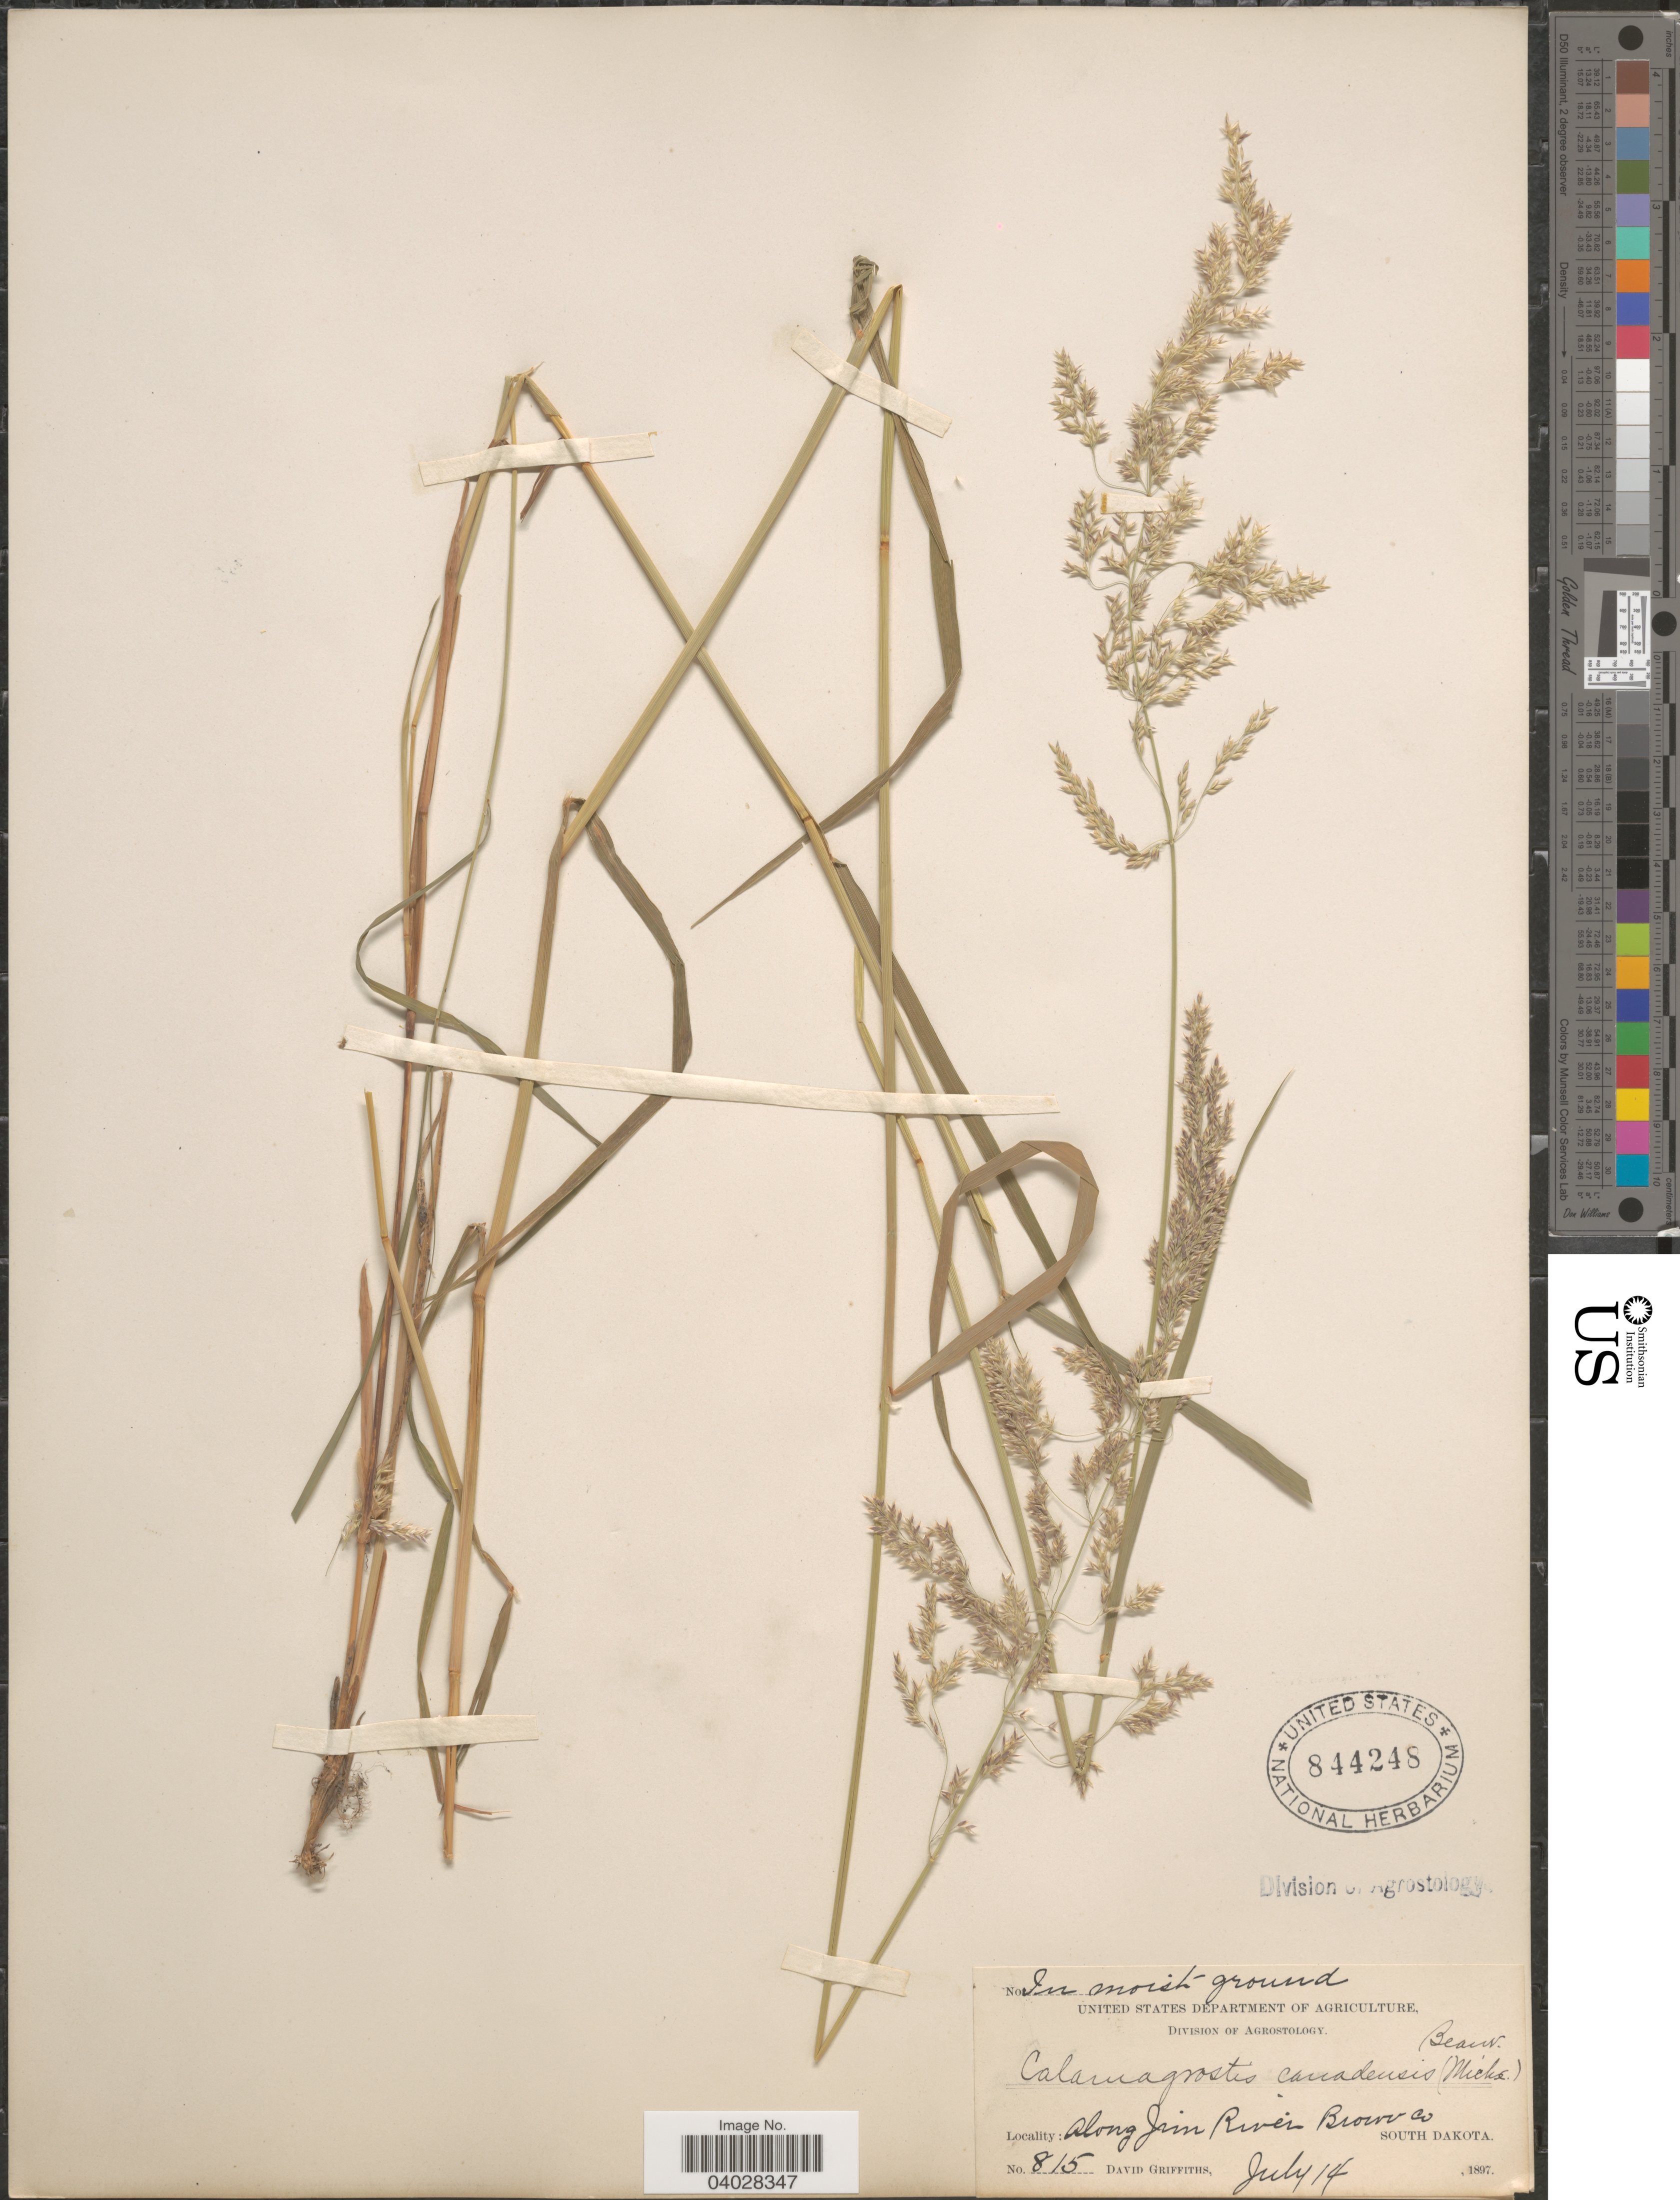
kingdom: Plantae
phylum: Tracheophyta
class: Liliopsida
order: Poales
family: Poaceae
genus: Calamagrostis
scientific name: Calamagrostis canadensis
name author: (Michx.) P. Beauv.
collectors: D. Griffiths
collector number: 815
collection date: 1897-07-14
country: United States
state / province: South Dakota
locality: Along Jim River Brown Co.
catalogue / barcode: US 844248